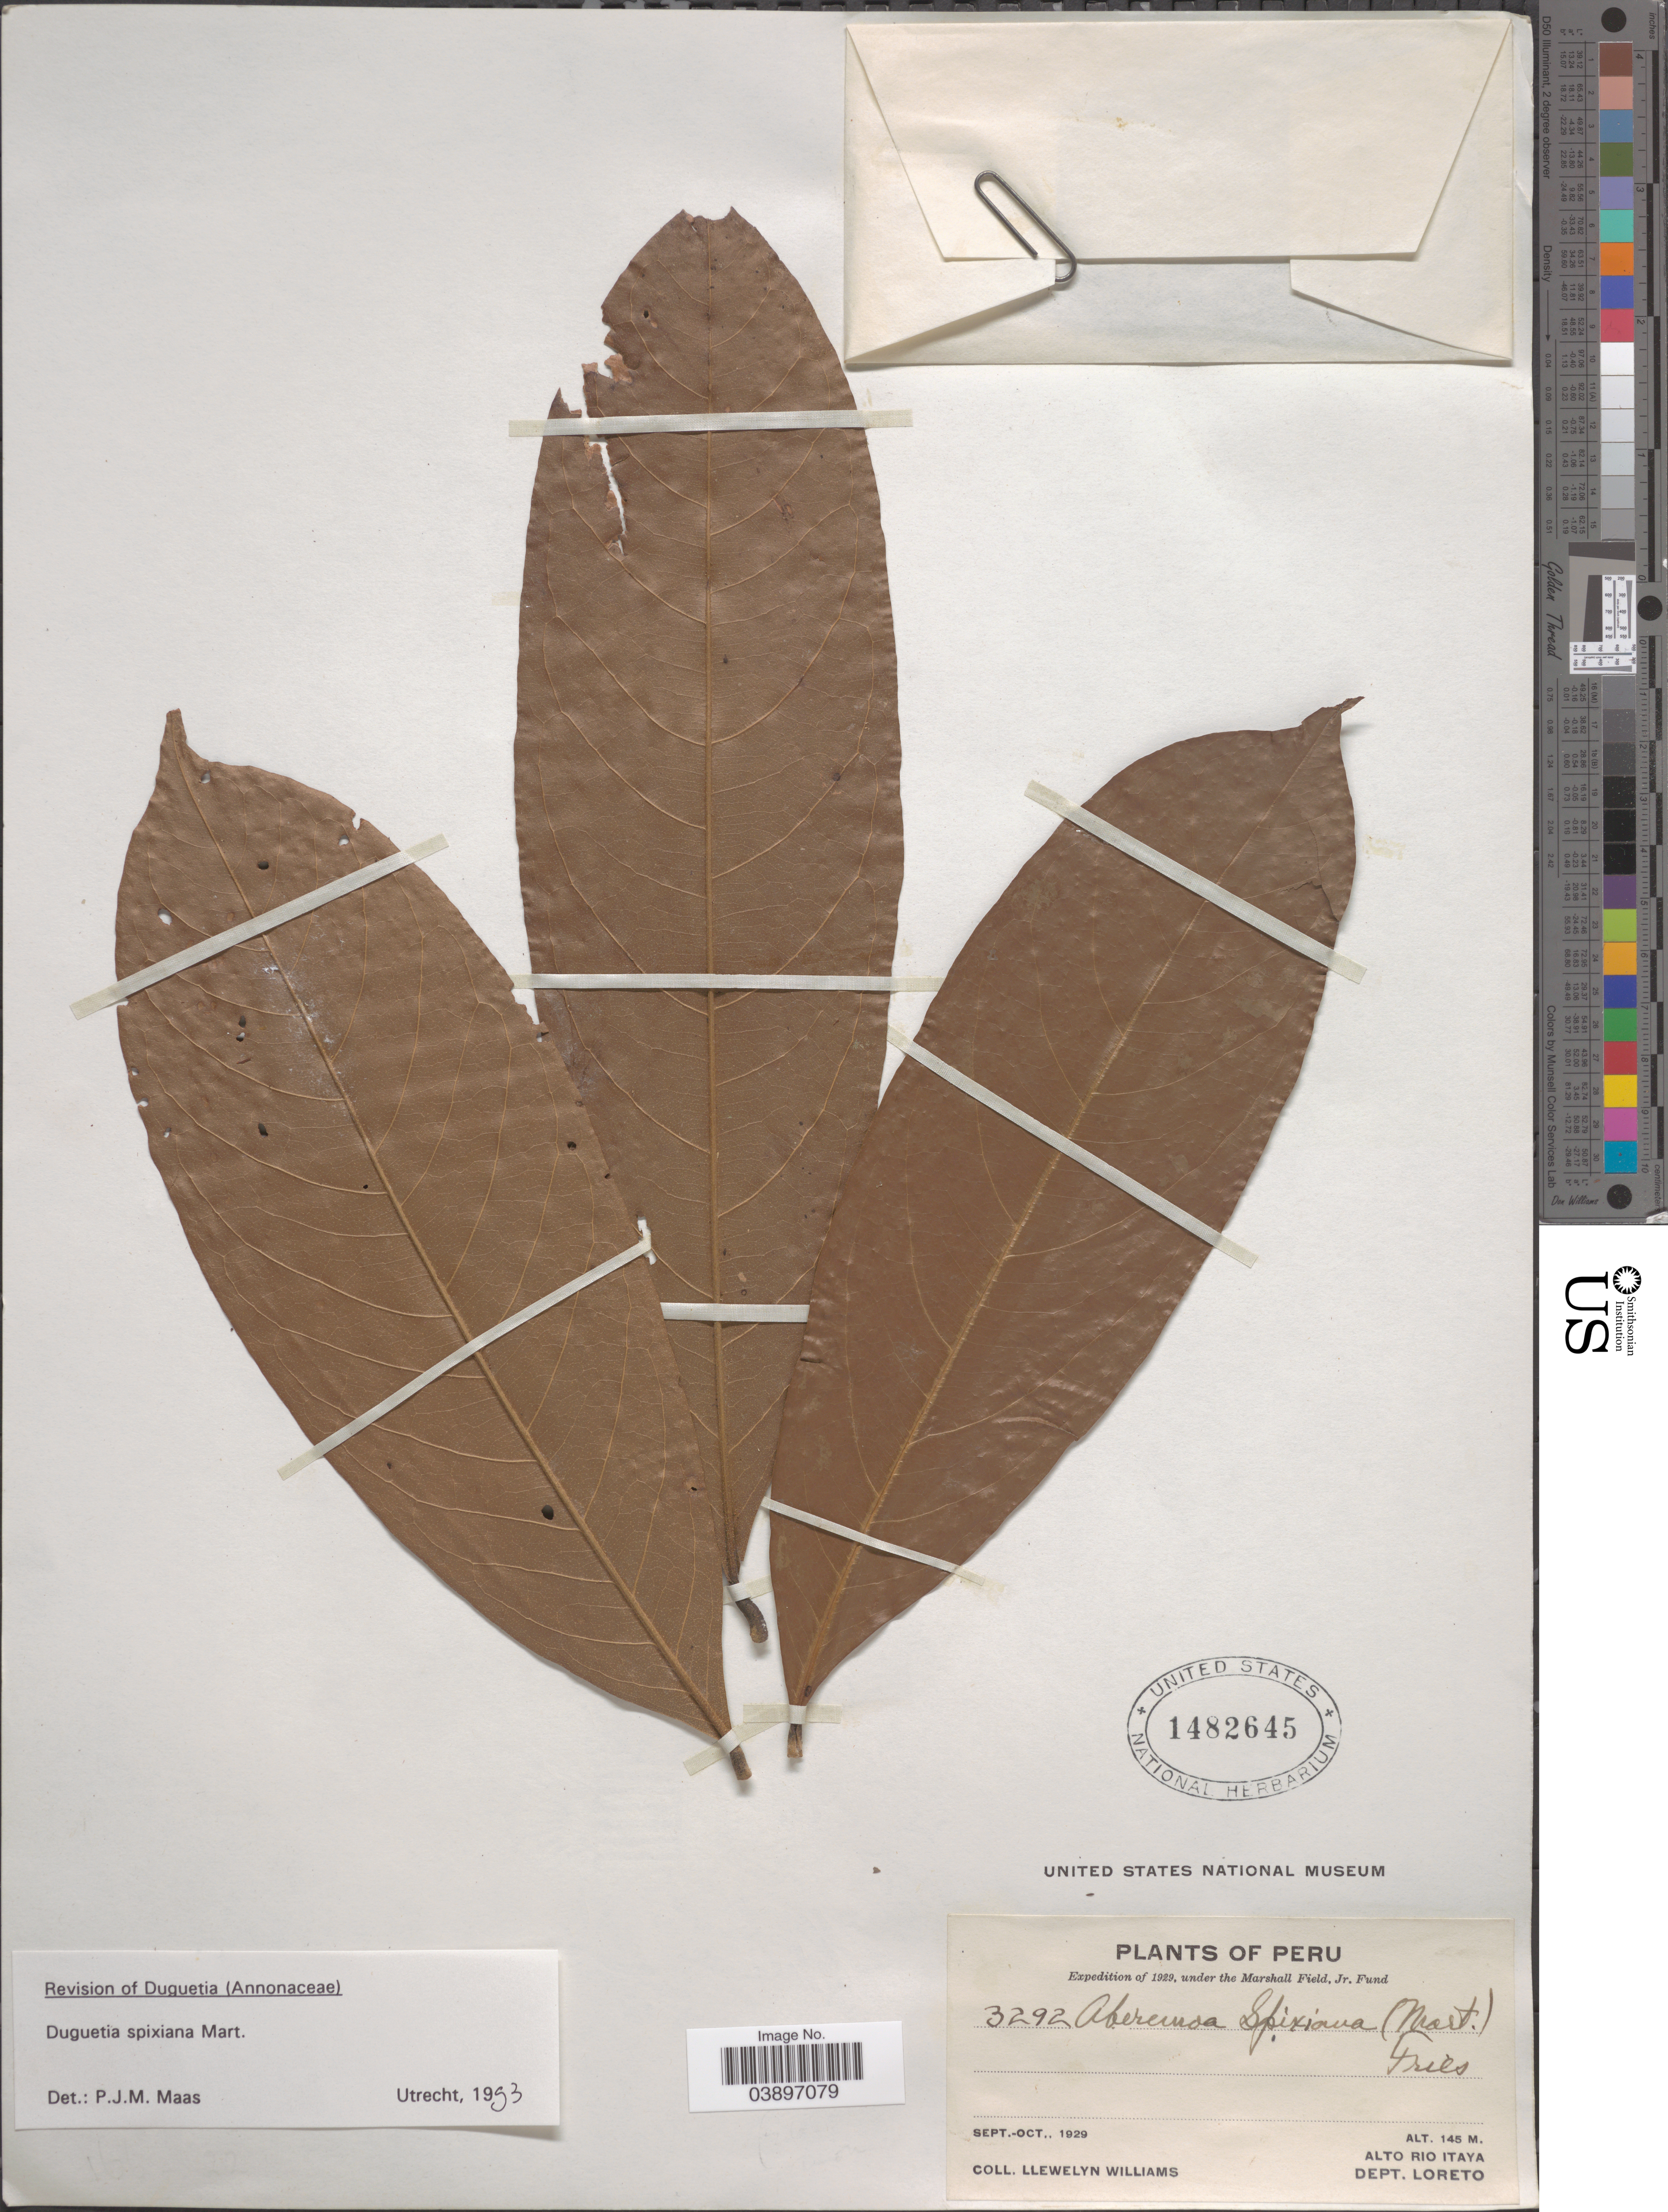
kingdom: Plantae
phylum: Tracheophyta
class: Magnoliopsida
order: Magnoliales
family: Annonaceae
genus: Duguetia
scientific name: Duguetia spixiana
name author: Mart.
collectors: Ll. Williams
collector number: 3292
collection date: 1929-09/1929-10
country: Peru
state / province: Loreto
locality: Alto Rio Itaya. Dept. Loreto.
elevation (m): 145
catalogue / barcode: US 1482645